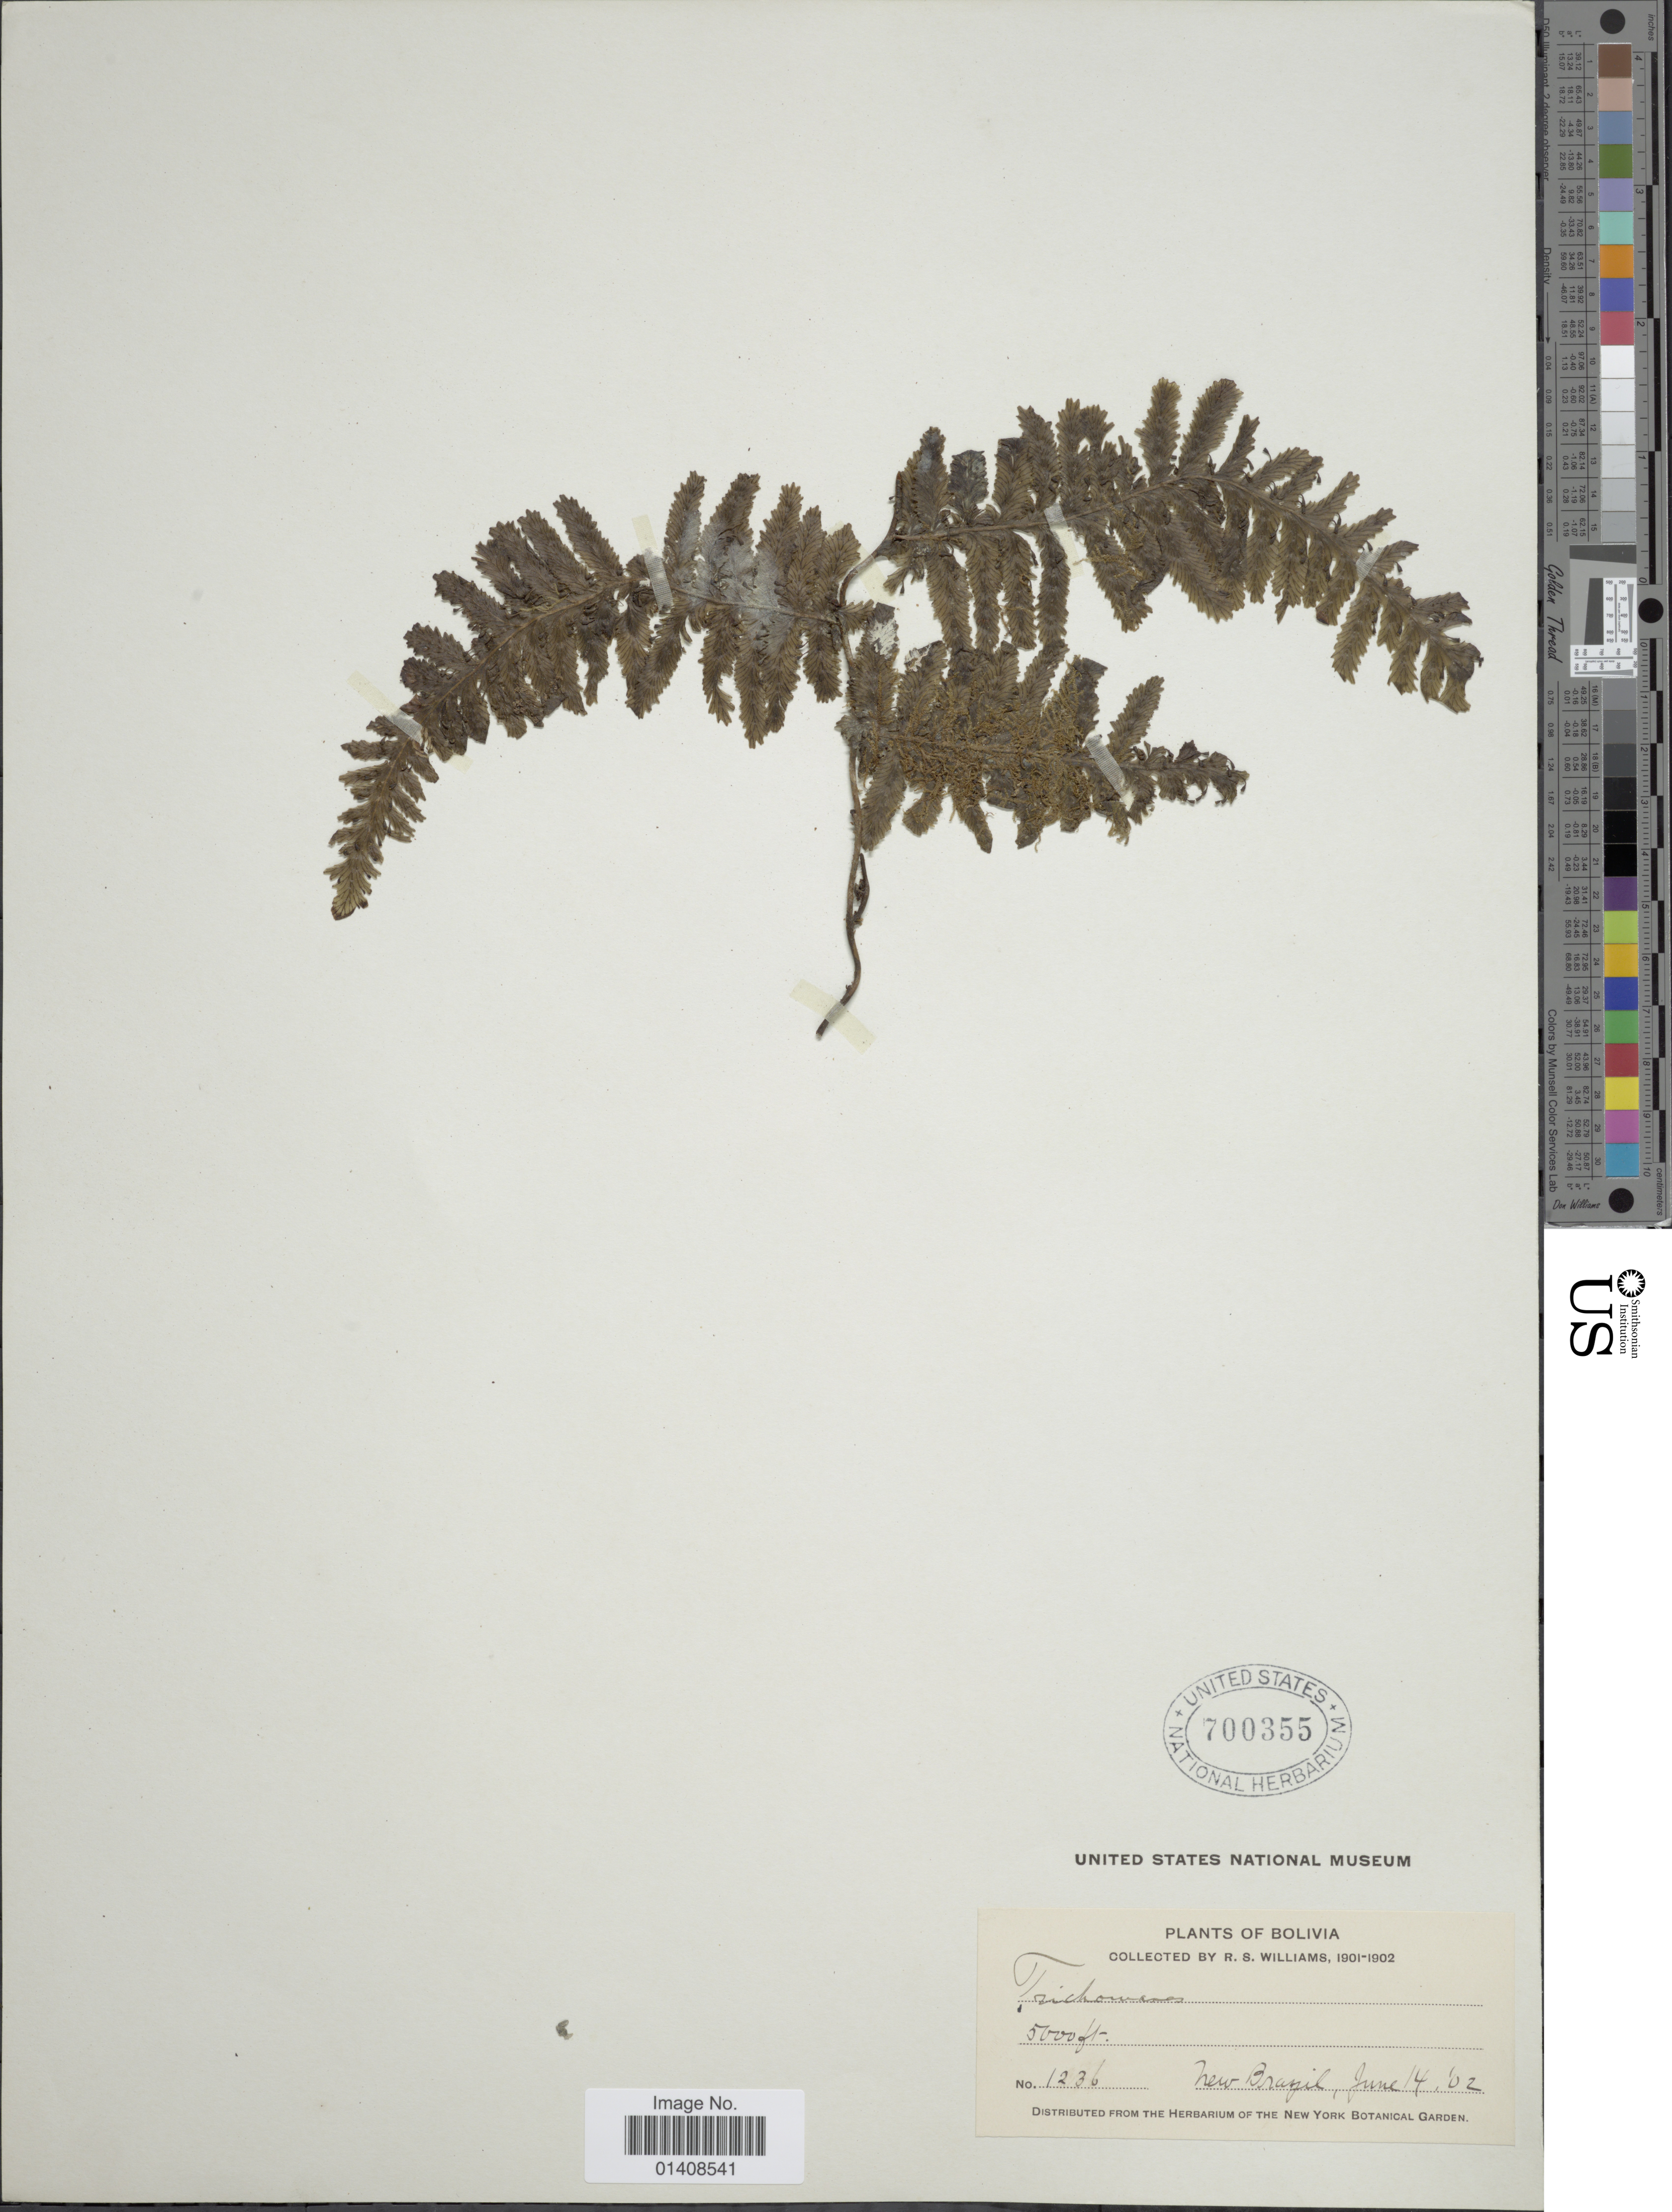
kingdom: Plantae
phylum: Tracheophyta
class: Polypodiopsida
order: Hymenophyllales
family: Hymenophyllaceae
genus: Trichomanes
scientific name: Trichomanes ankersii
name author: C. Parker ex Hook. & Grev.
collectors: R. S. Williams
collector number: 1236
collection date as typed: June 14, '02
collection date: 1902-06-14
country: Bolivia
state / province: La Paz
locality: Nuevo Brasil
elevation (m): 1524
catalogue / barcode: US 700355